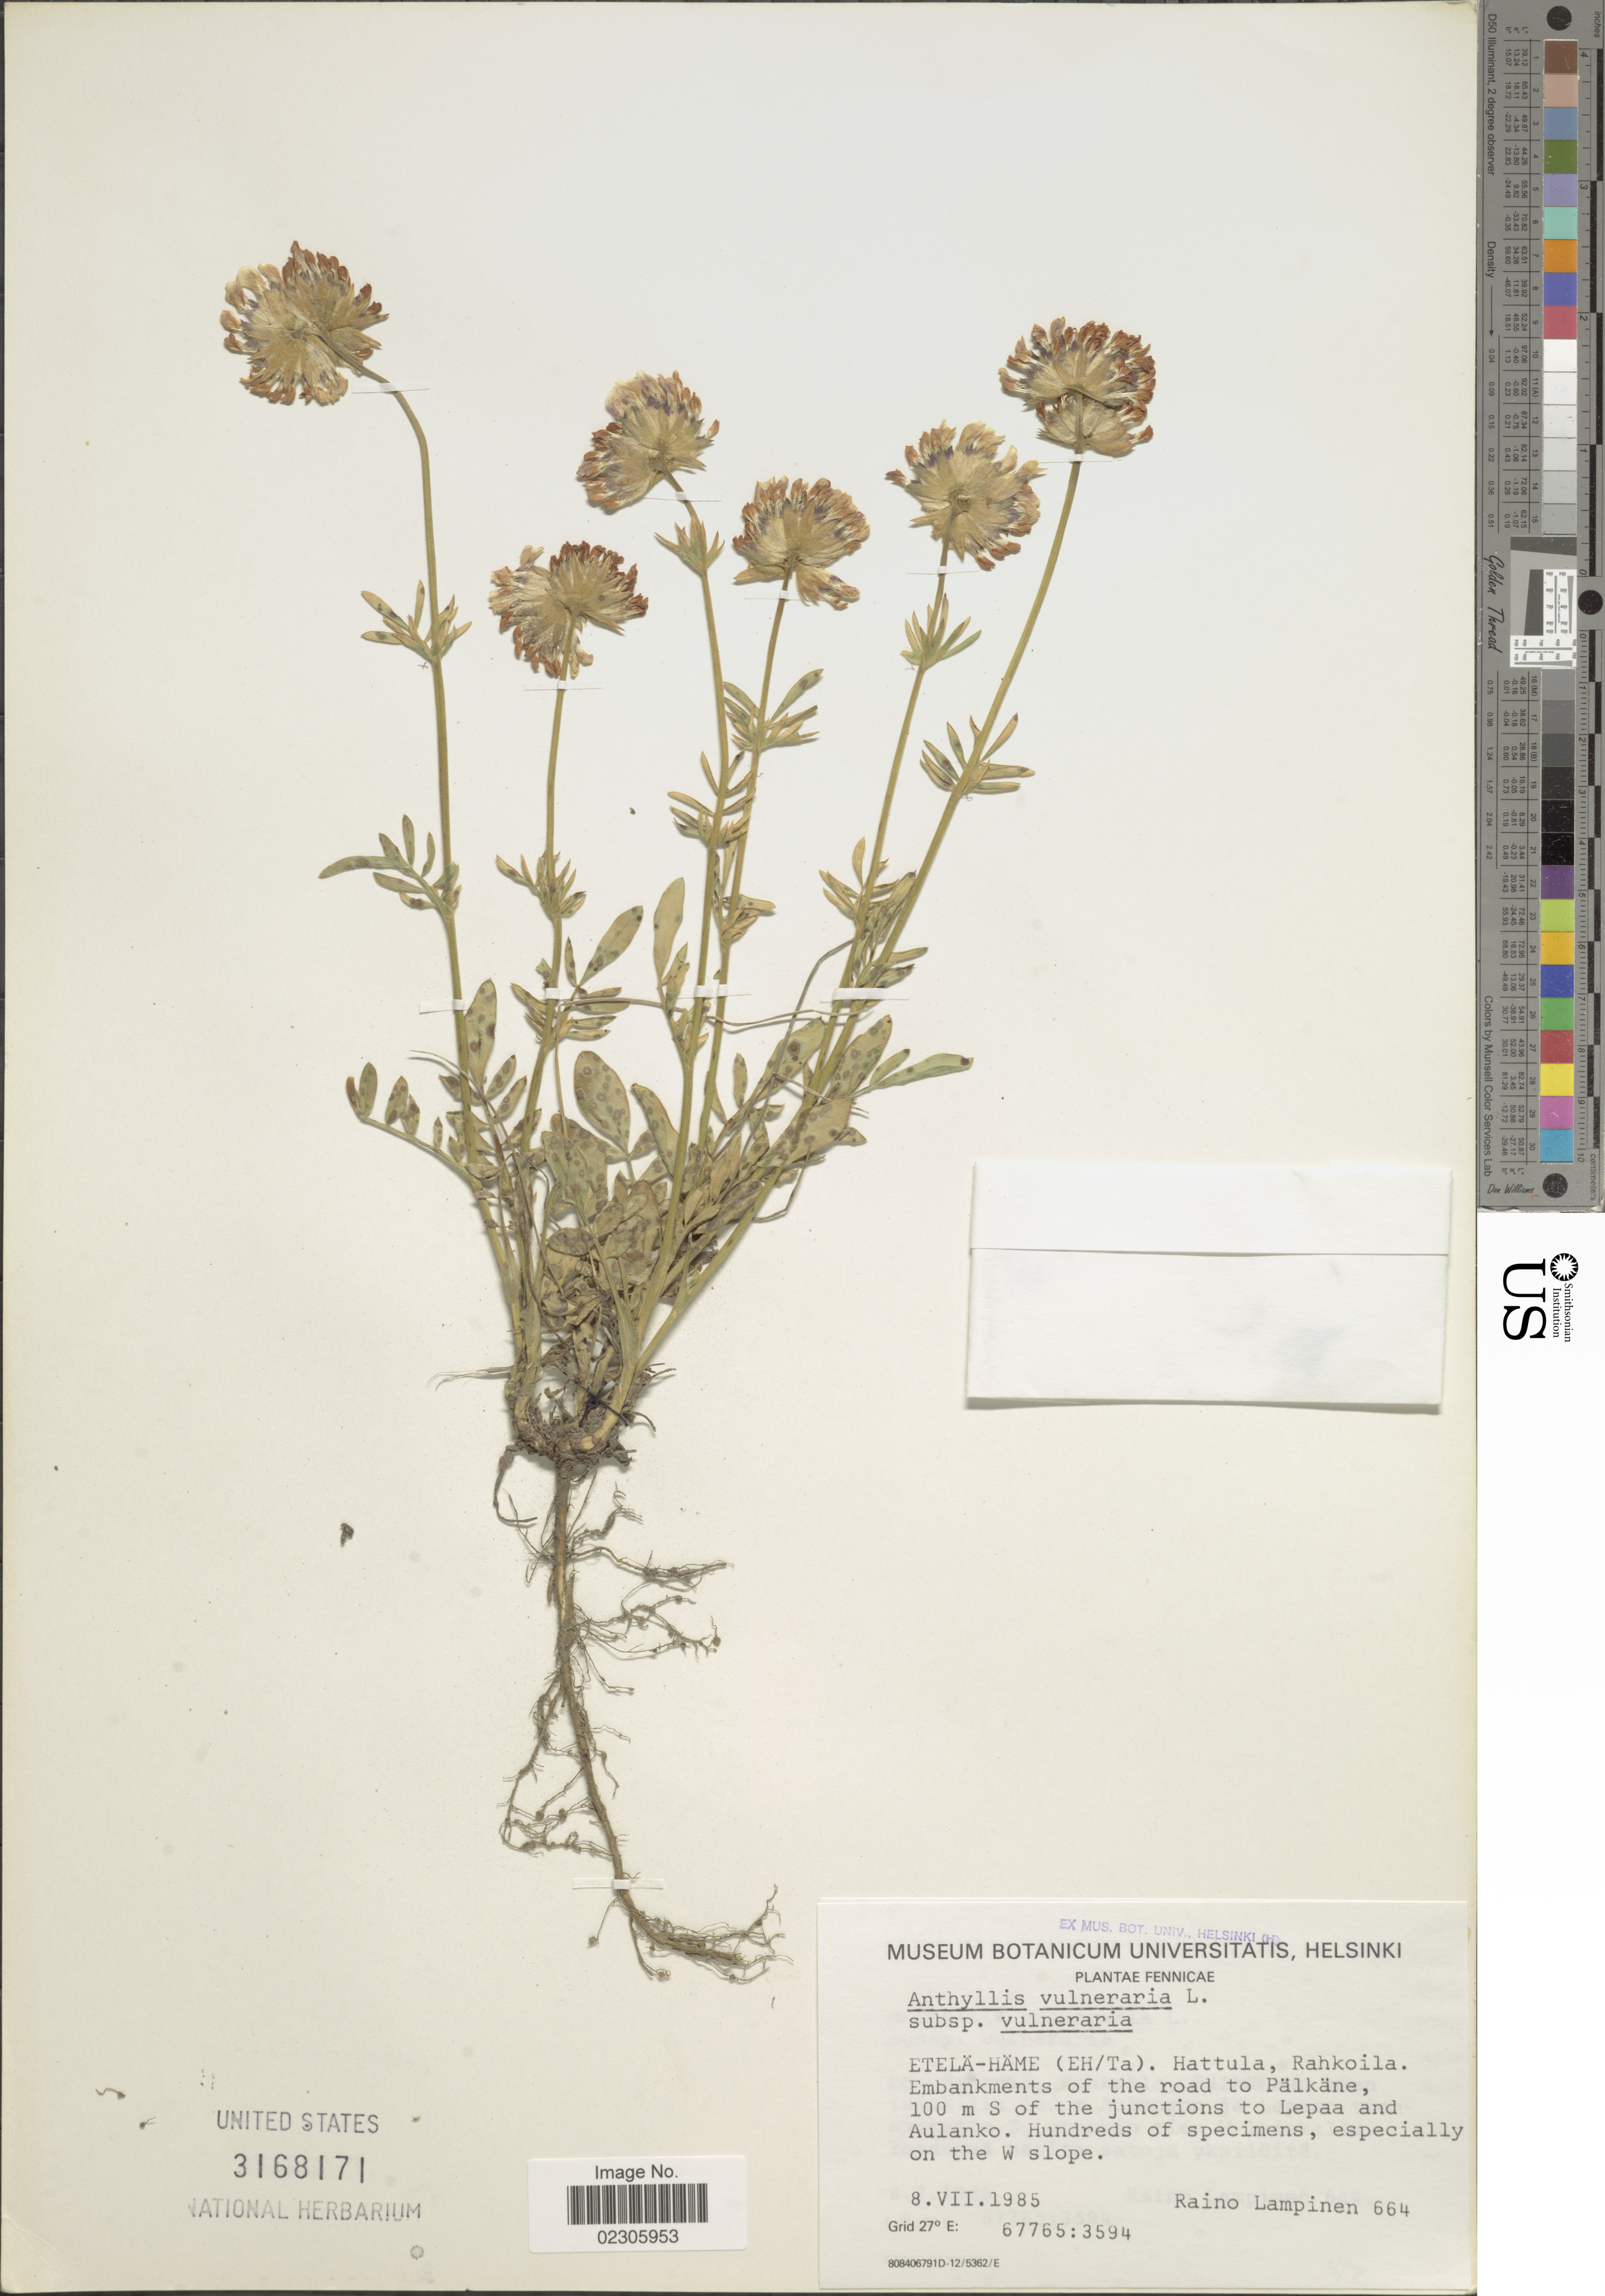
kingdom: Plantae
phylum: Tracheophyta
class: Magnoliopsida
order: Fabales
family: Fabaceae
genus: Anthyllis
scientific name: Anthyllis vulneraria subsp. vulneraria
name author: L.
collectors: R. Lampinen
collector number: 664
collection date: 1985-07-08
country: Finland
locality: Fennicae, Etela-Hame (Eh/Ta), Hattula, Rahkoila, Embankments of the road to Palkane, S of the junctions to Lepaa and Aulanko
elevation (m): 100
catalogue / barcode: US 3168171